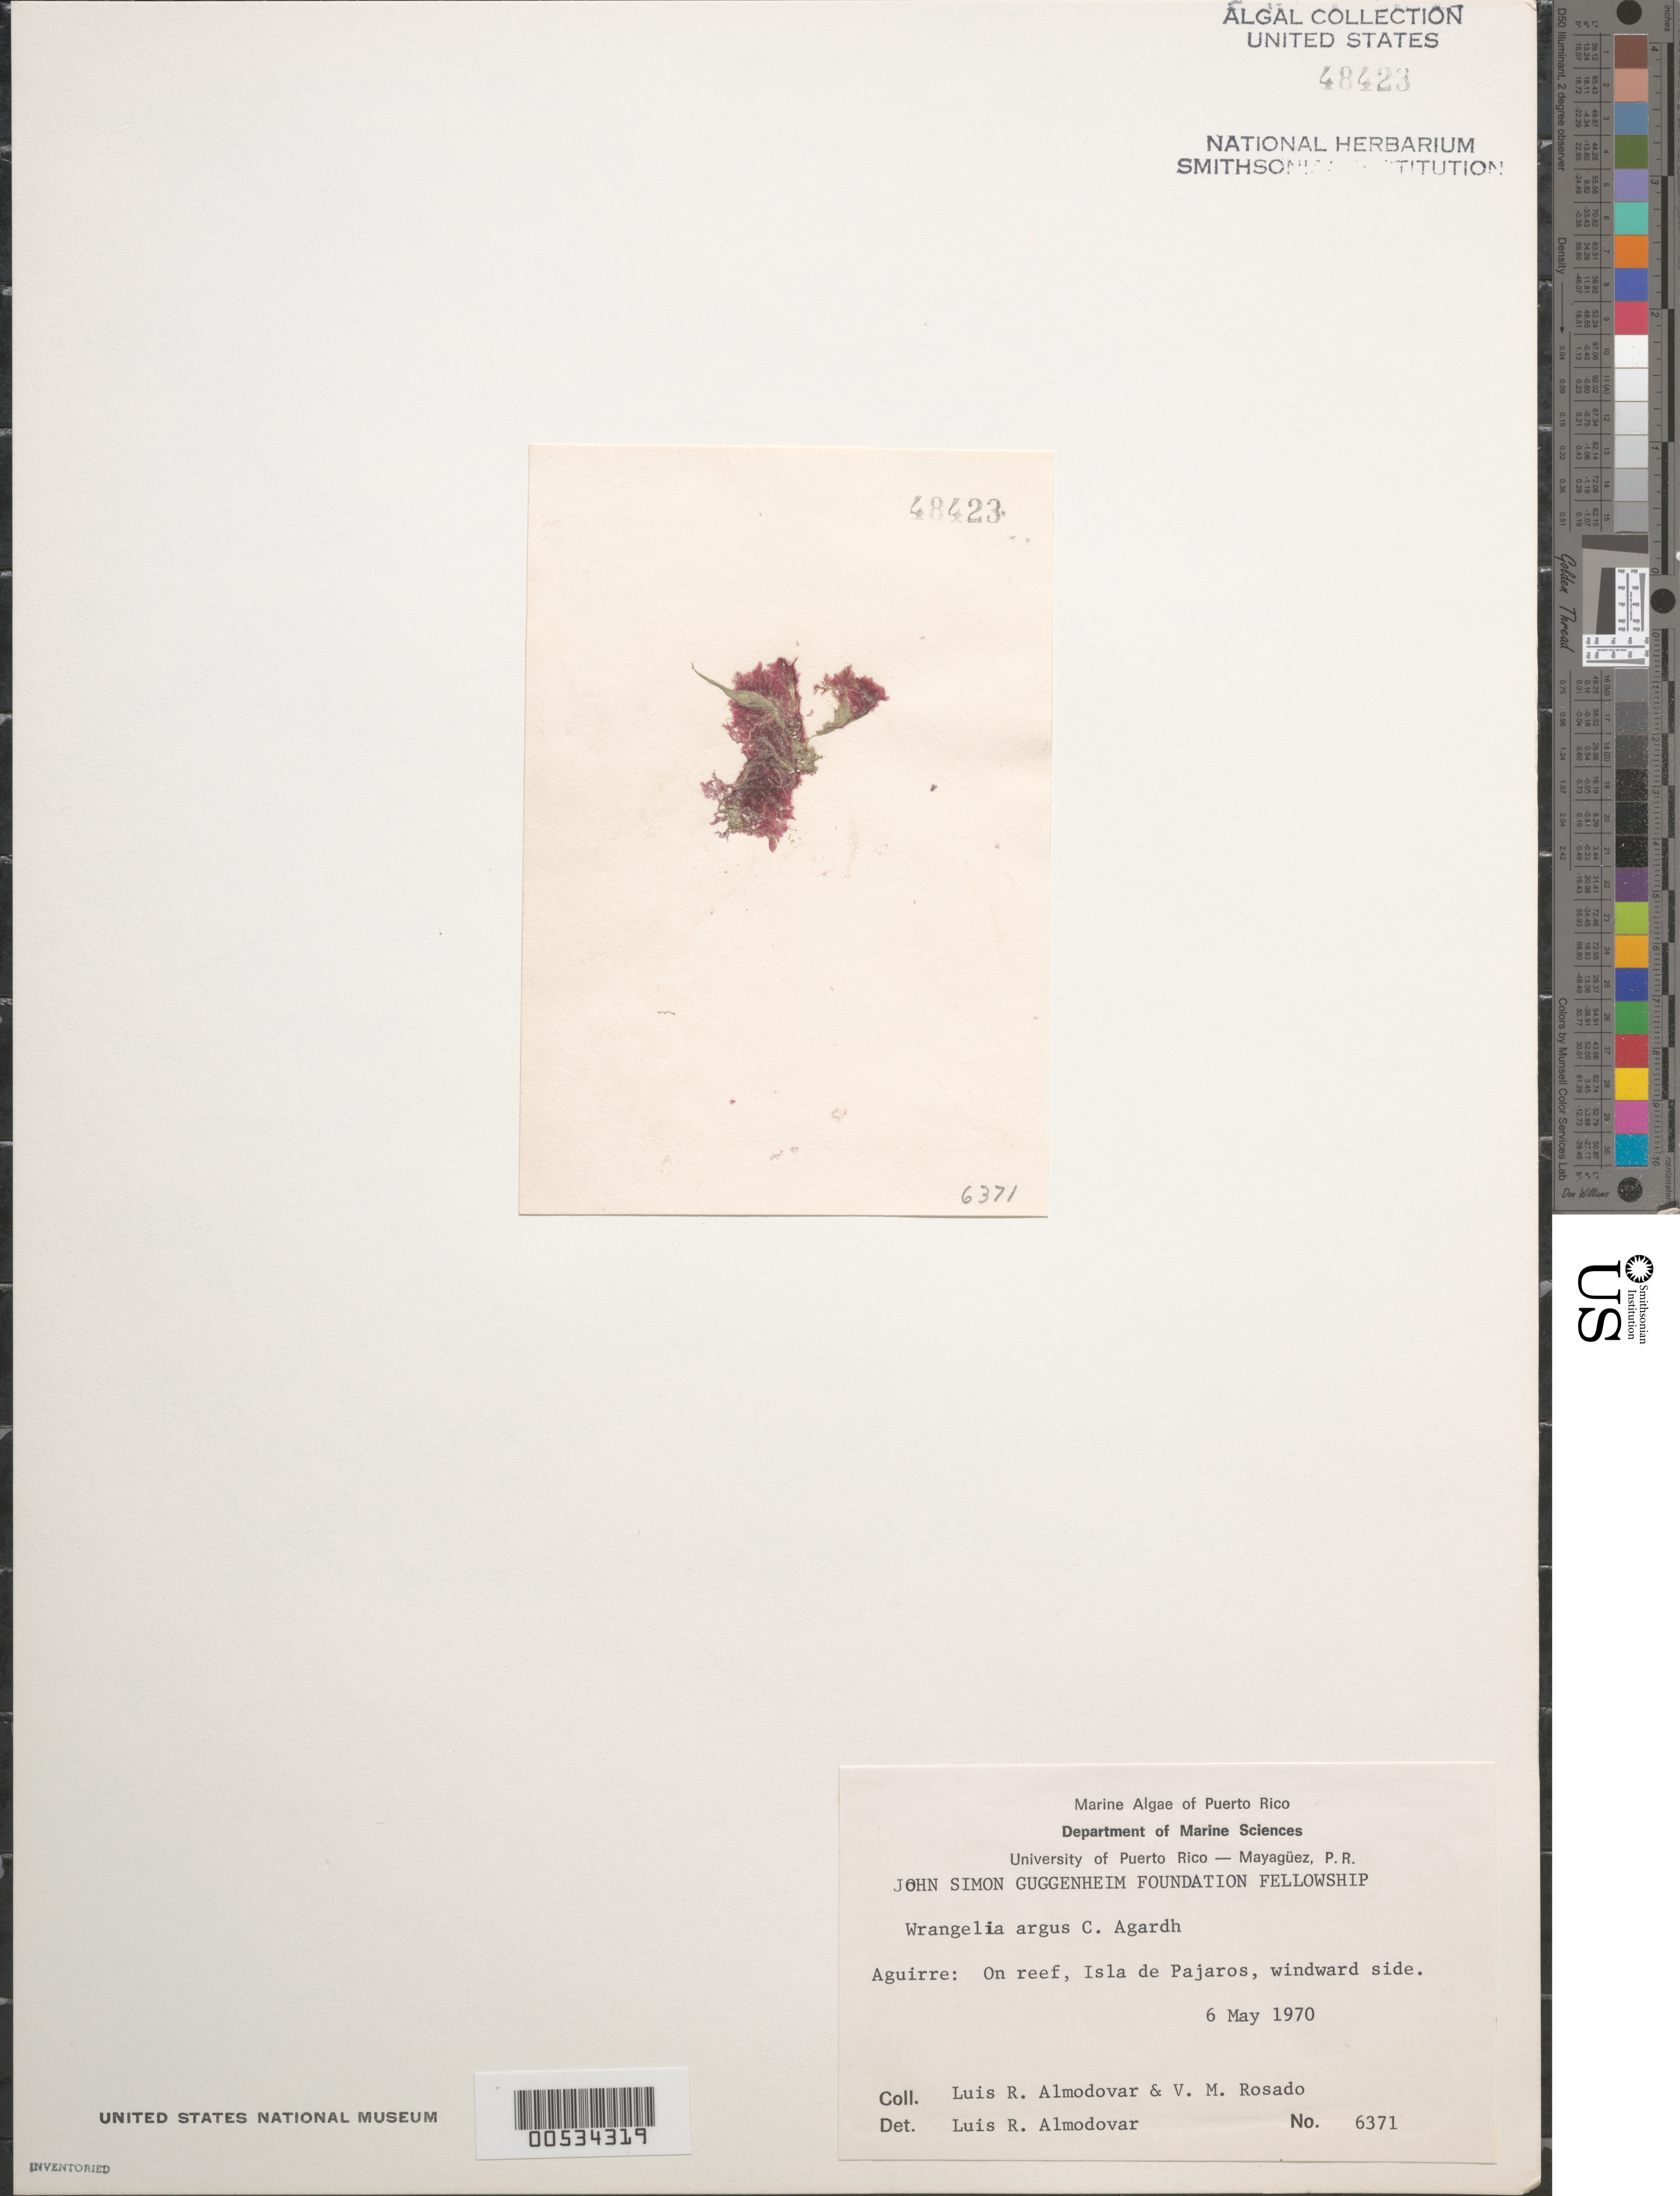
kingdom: Plantae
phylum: Rhodophyta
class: Florideophyceae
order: Ceramiales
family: Wrangeliaceae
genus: Wrangelia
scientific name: Wrangelia argus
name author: (Mont.) Mont.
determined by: Almodovar, L. R.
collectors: L. Almodovar & V. Rosado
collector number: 6371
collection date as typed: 06 May 1970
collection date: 1970-05-06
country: Puerto Rico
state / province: Guayama / Salinas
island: Isla de Pajaros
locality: Aguirre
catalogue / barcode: US 48423